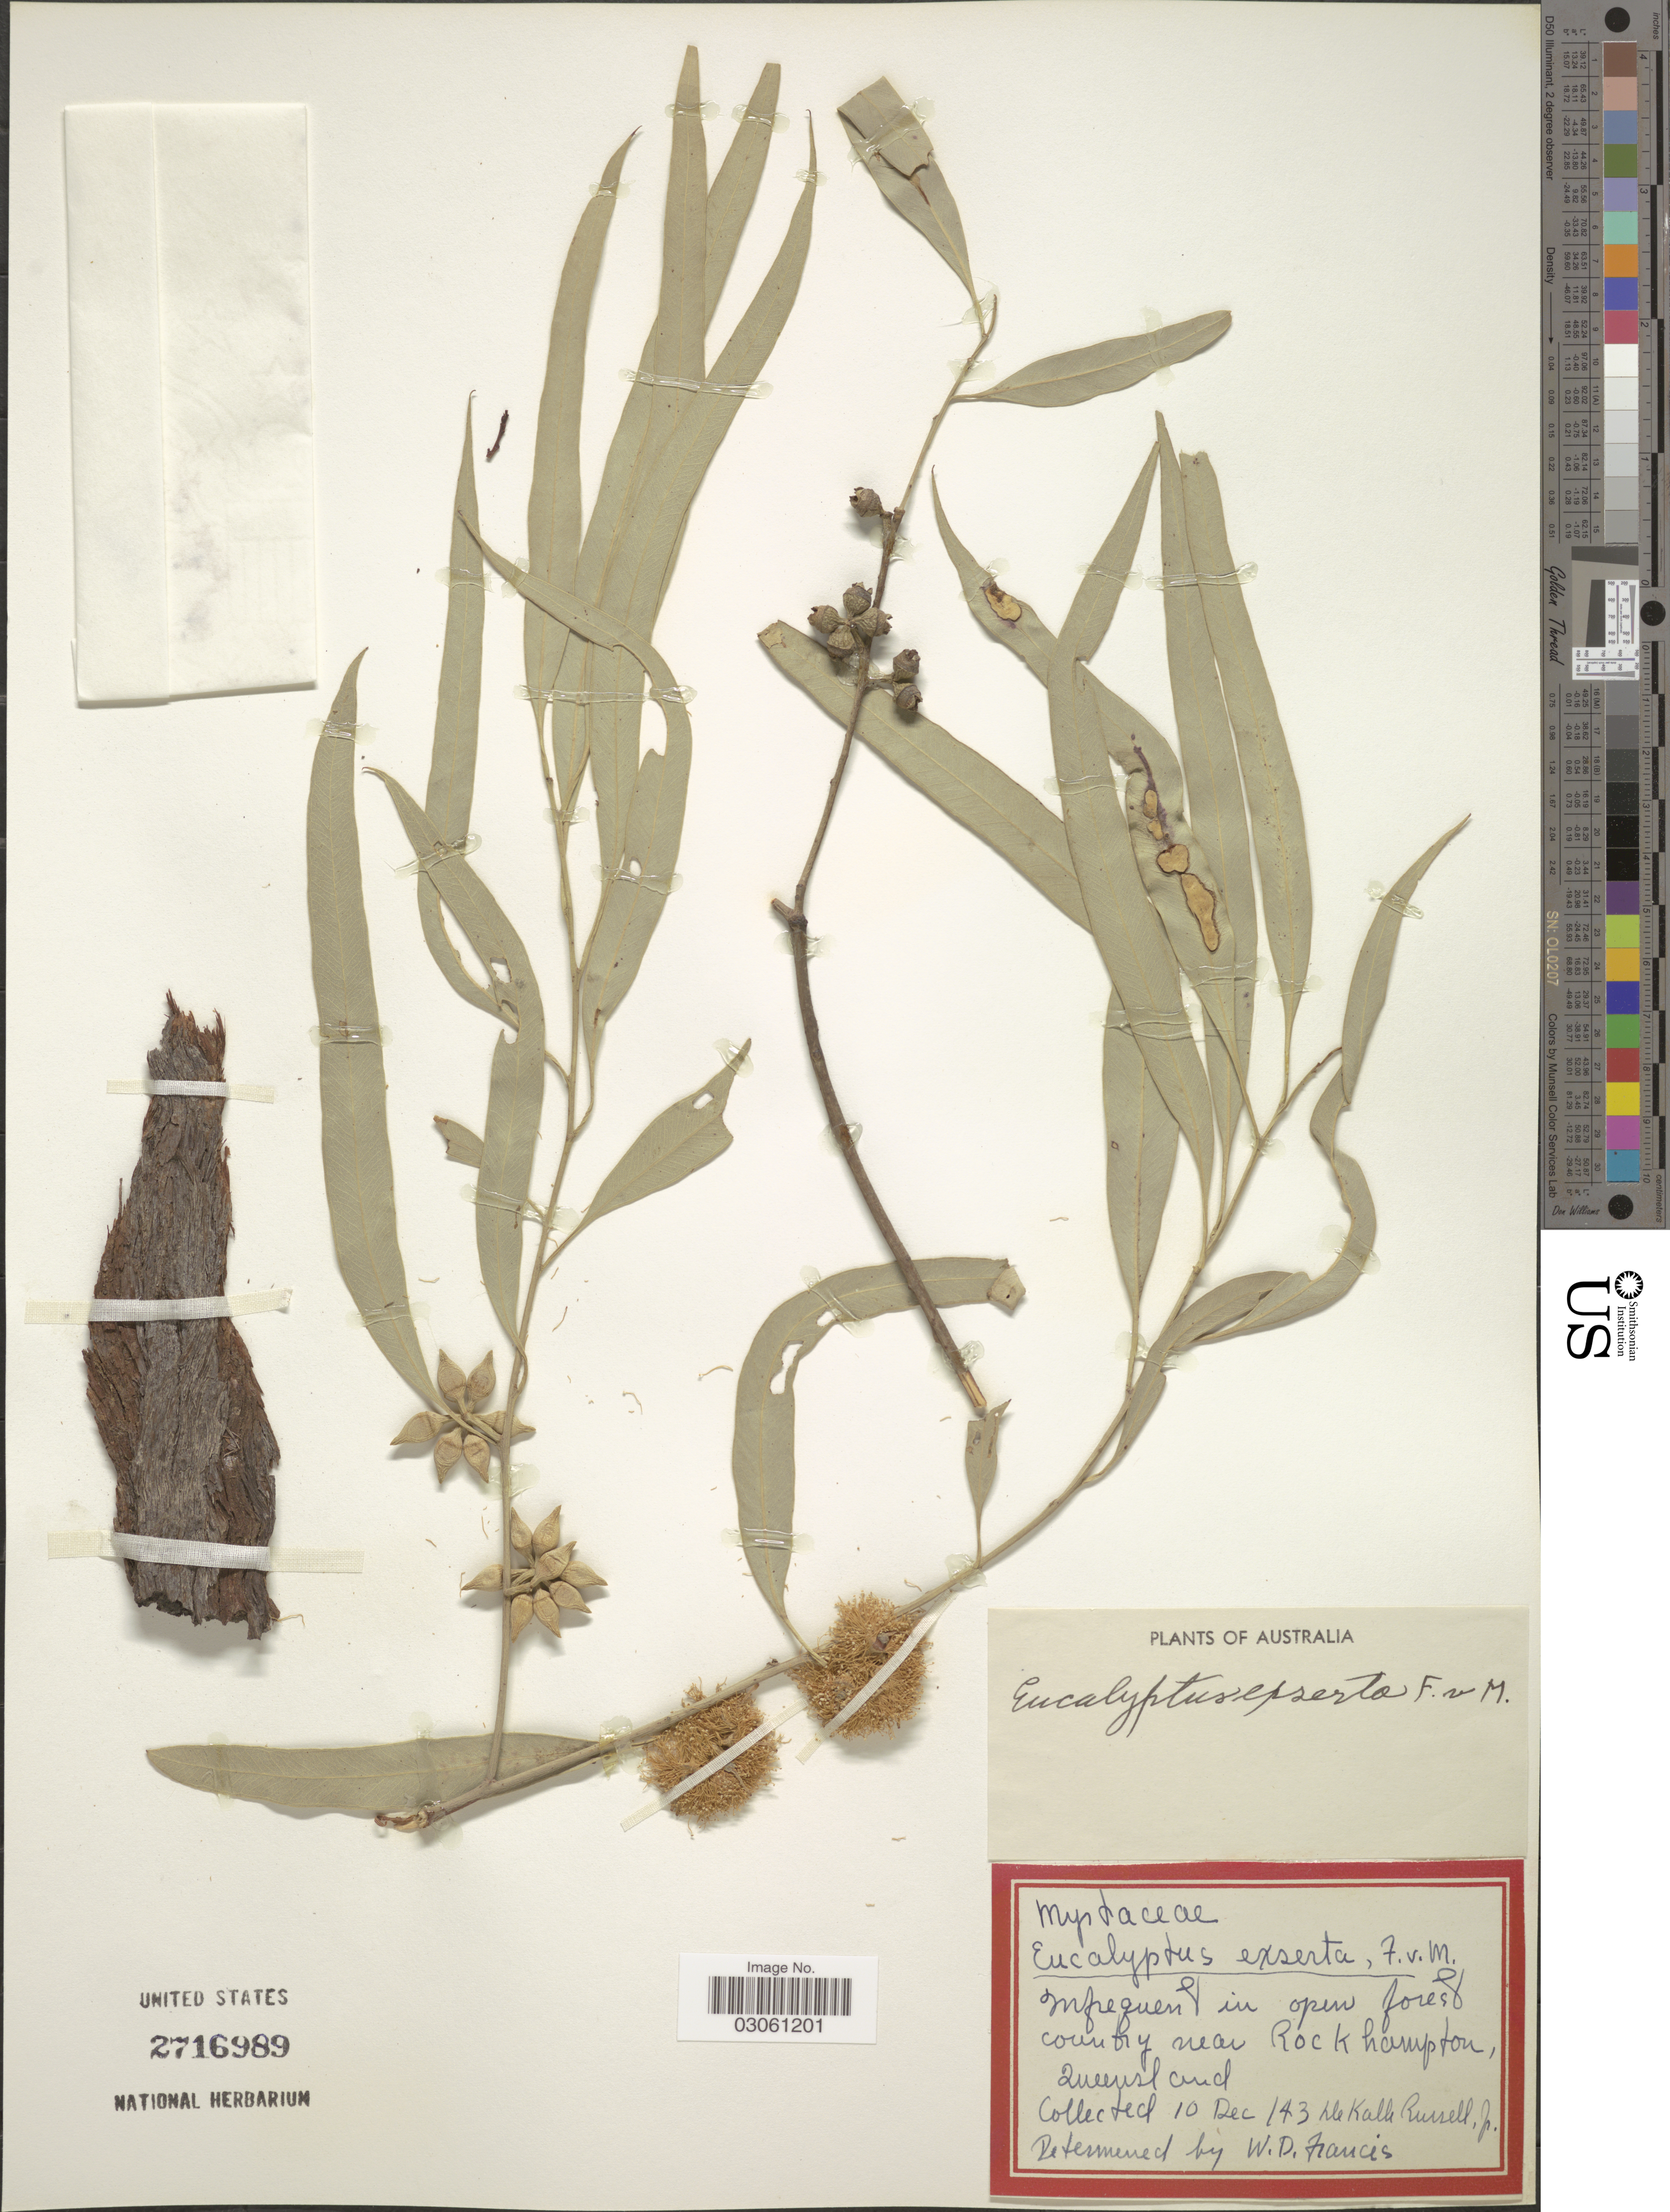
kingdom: Plantae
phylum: Tracheophyta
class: Magnoliopsida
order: Myrtales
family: Myrtaceae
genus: Eucalyptus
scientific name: Eucalyptus exserta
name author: F. Muell.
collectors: D. K. Russell Jr.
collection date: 1943-12-10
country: Australia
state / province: Queensland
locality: Near Rock hampton.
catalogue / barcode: US 2716989